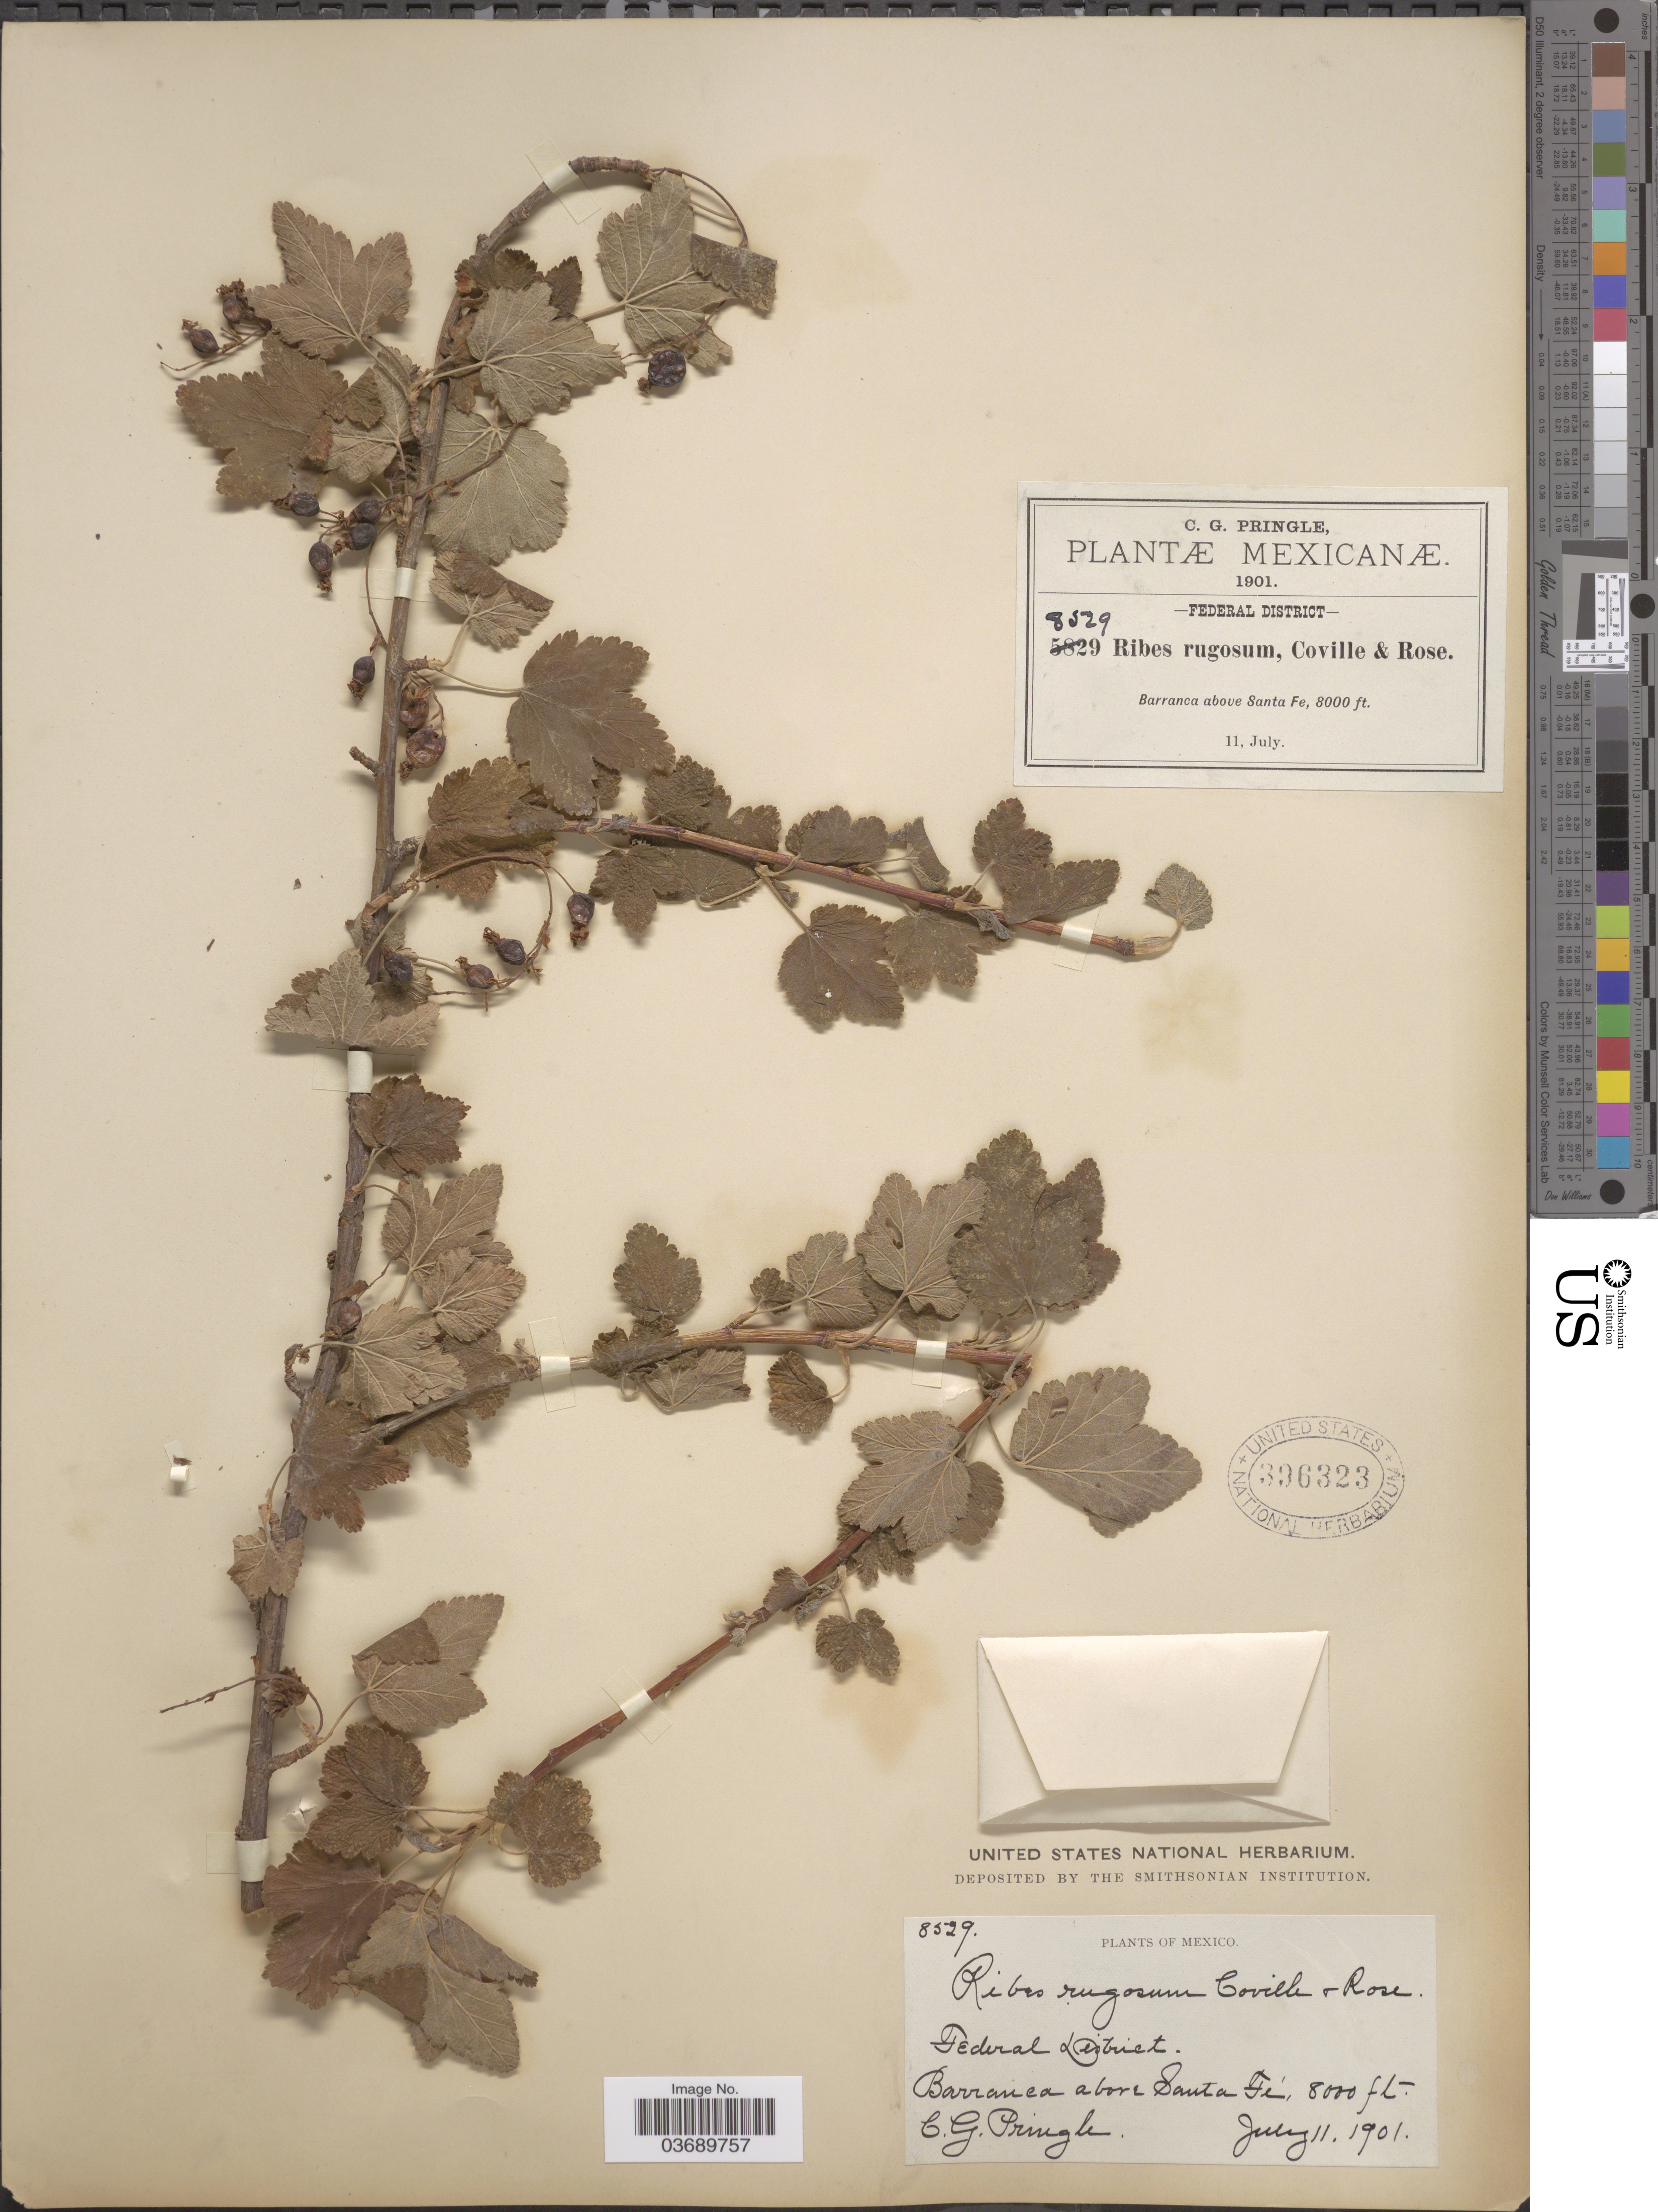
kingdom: Plantae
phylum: Tracheophyta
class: Magnoliopsida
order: Saxifragales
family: Grossulariaceae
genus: Ribes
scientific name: Ribes rugosum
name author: Coville & Rose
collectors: C. G. Pringle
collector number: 8529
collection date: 1901-07-11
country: Mexico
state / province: Distrito Federal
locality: Barranca above Santa Fe. Federal District.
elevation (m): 2438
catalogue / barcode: US 396323